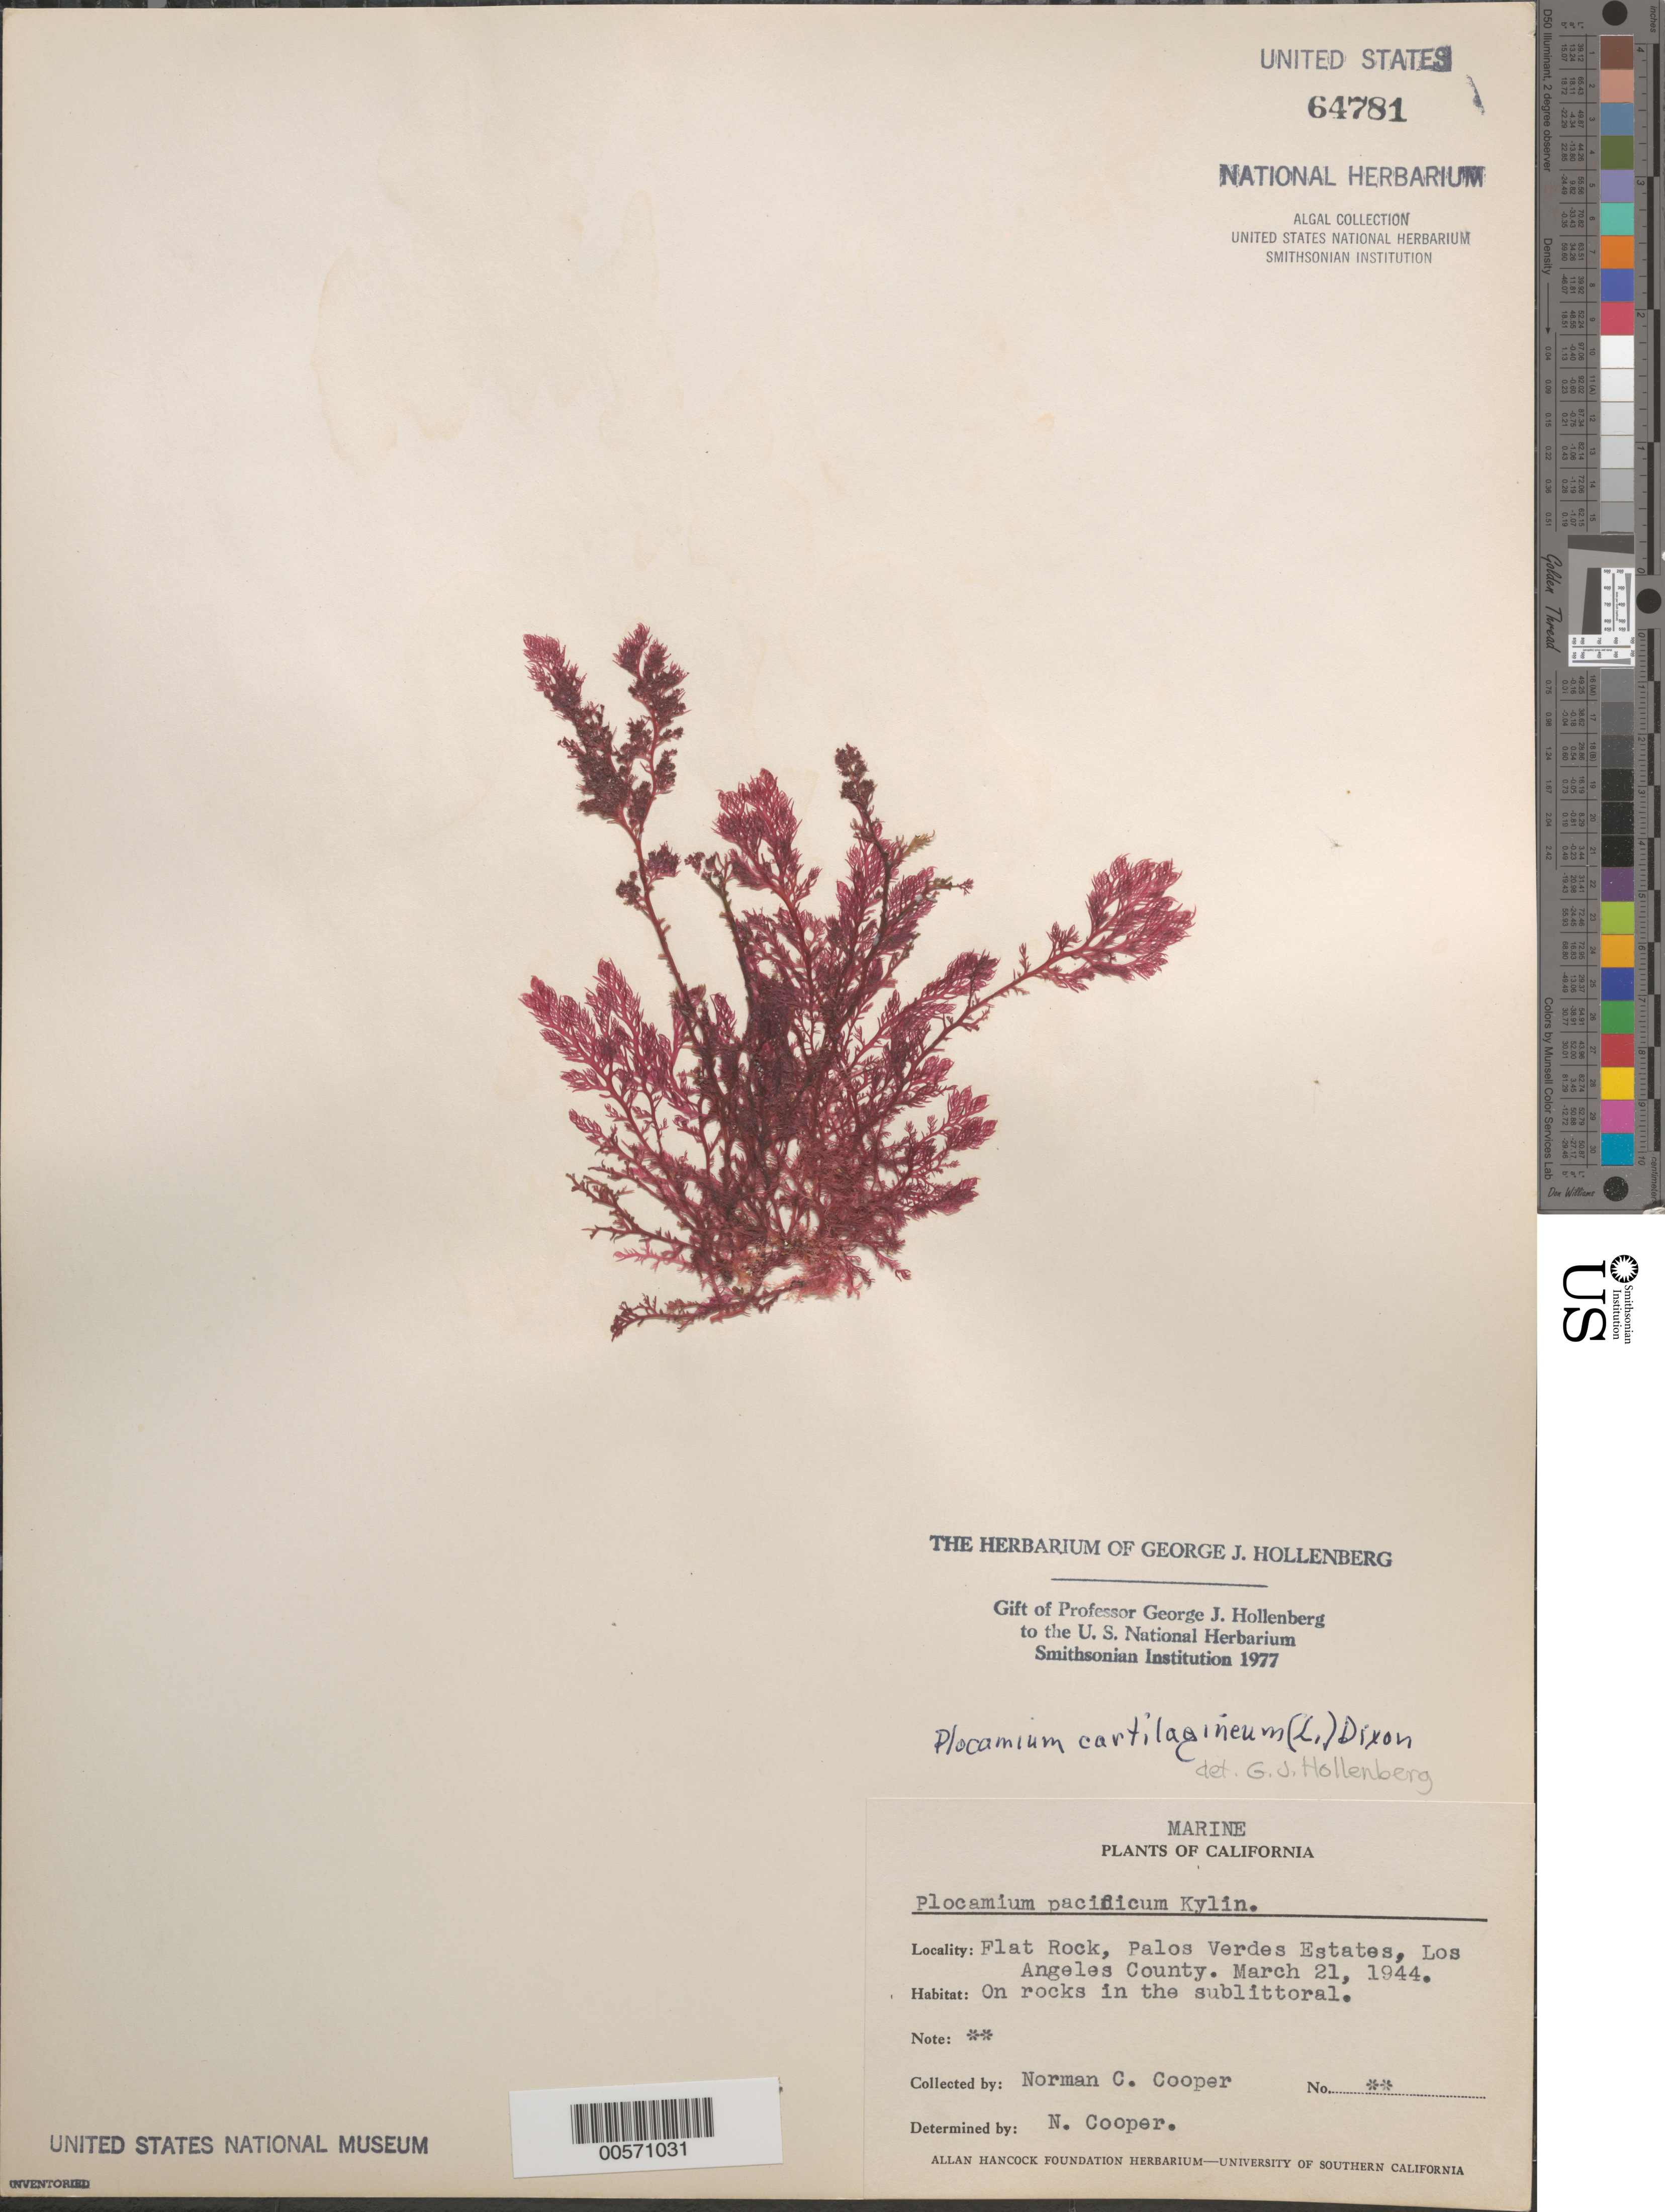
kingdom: Plantae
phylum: Rhodophyta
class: Florideophyceae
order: Plocamiales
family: Plocamiaceae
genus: Plocamium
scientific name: Plocamium cartilagineum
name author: (L.) P.S. Dixon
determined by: Hollenberg, George J.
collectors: N. Cooper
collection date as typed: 21 Mar 1944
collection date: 1944-03-21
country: United States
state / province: California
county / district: Los Angeles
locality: Flat Rock, Palos Verdes Estates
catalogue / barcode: US 64781